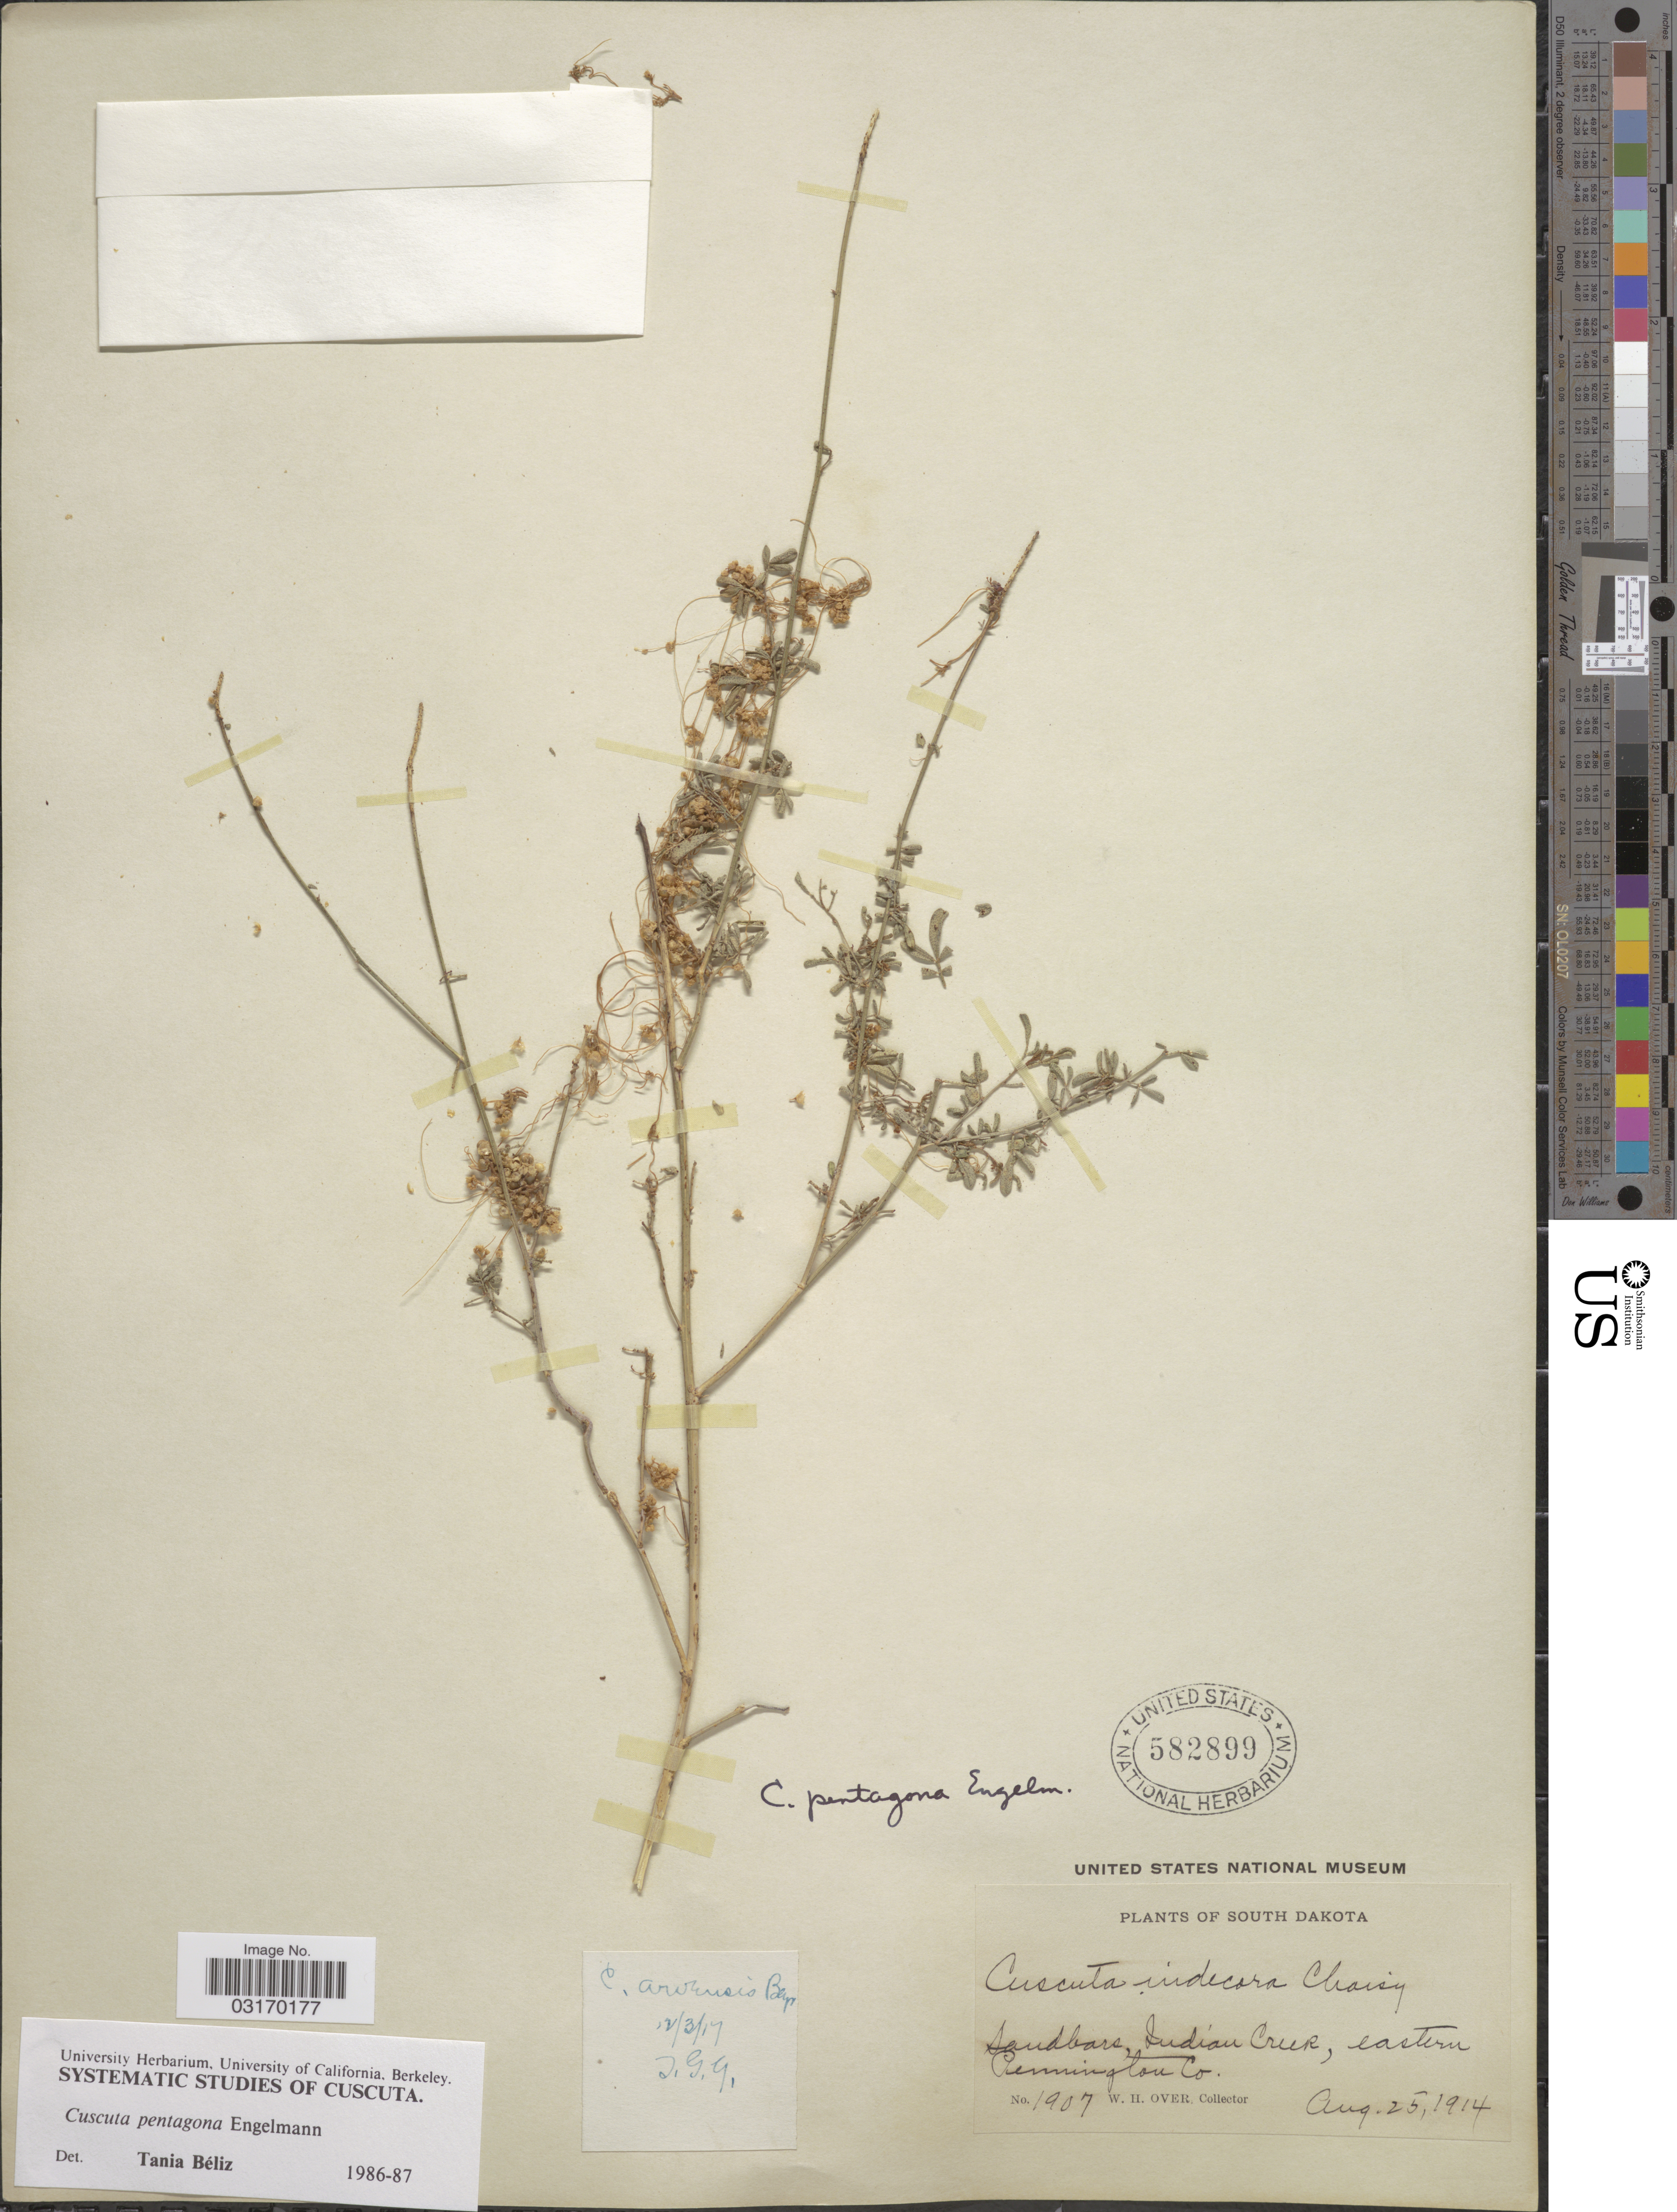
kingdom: Plantae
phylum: Tracheophyta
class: Magnoliopsida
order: Solanales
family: Convolvulaceae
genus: Cuscuta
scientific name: Cuscuta pentagona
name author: Engelm.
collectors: W. Over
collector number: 1907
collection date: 1914-08-25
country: United States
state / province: South Dakota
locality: Indian Creek, eastern Pennington Co.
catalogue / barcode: US 582899